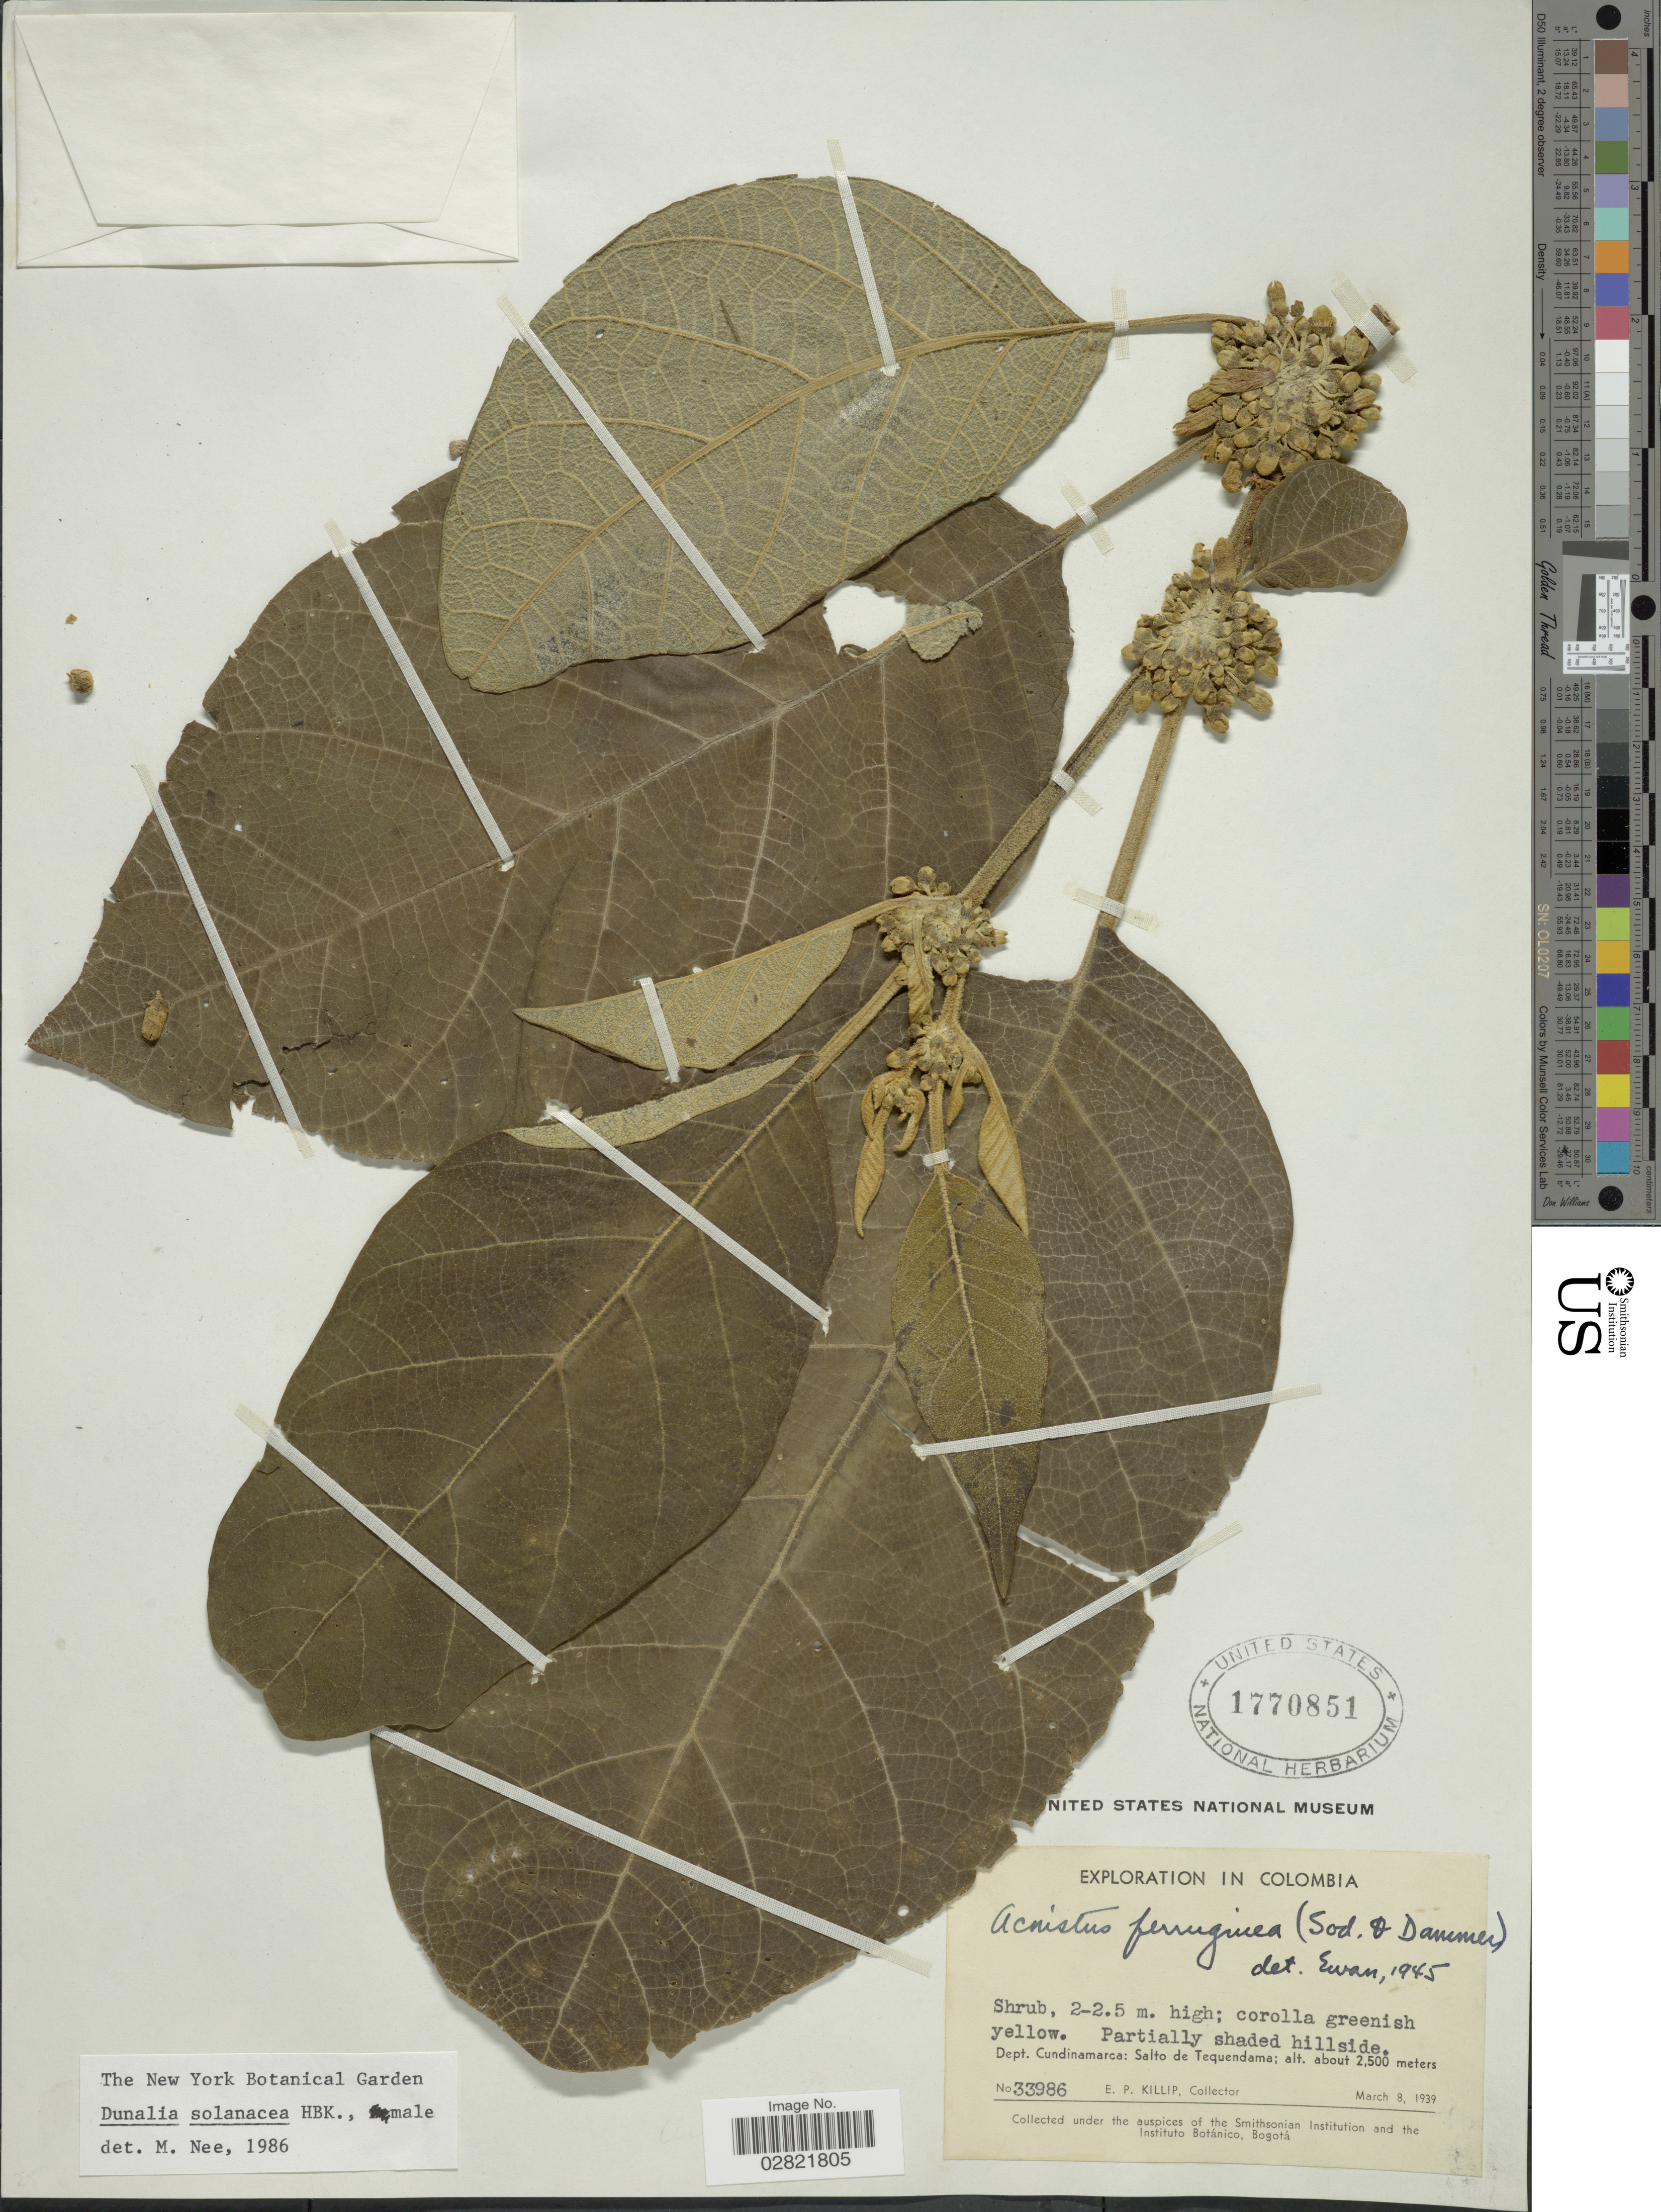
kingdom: Plantae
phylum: Tracheophyta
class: Magnoliopsida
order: Solanales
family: Solanaceae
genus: Dunalia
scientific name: Dunalia solanacea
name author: Kunth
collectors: E. P. Killip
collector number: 33986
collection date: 1939-03-08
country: Colombia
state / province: Cundinamarca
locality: Dept. Cundinamarca: Salto de Tequendama.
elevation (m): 2500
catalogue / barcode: US 1770851